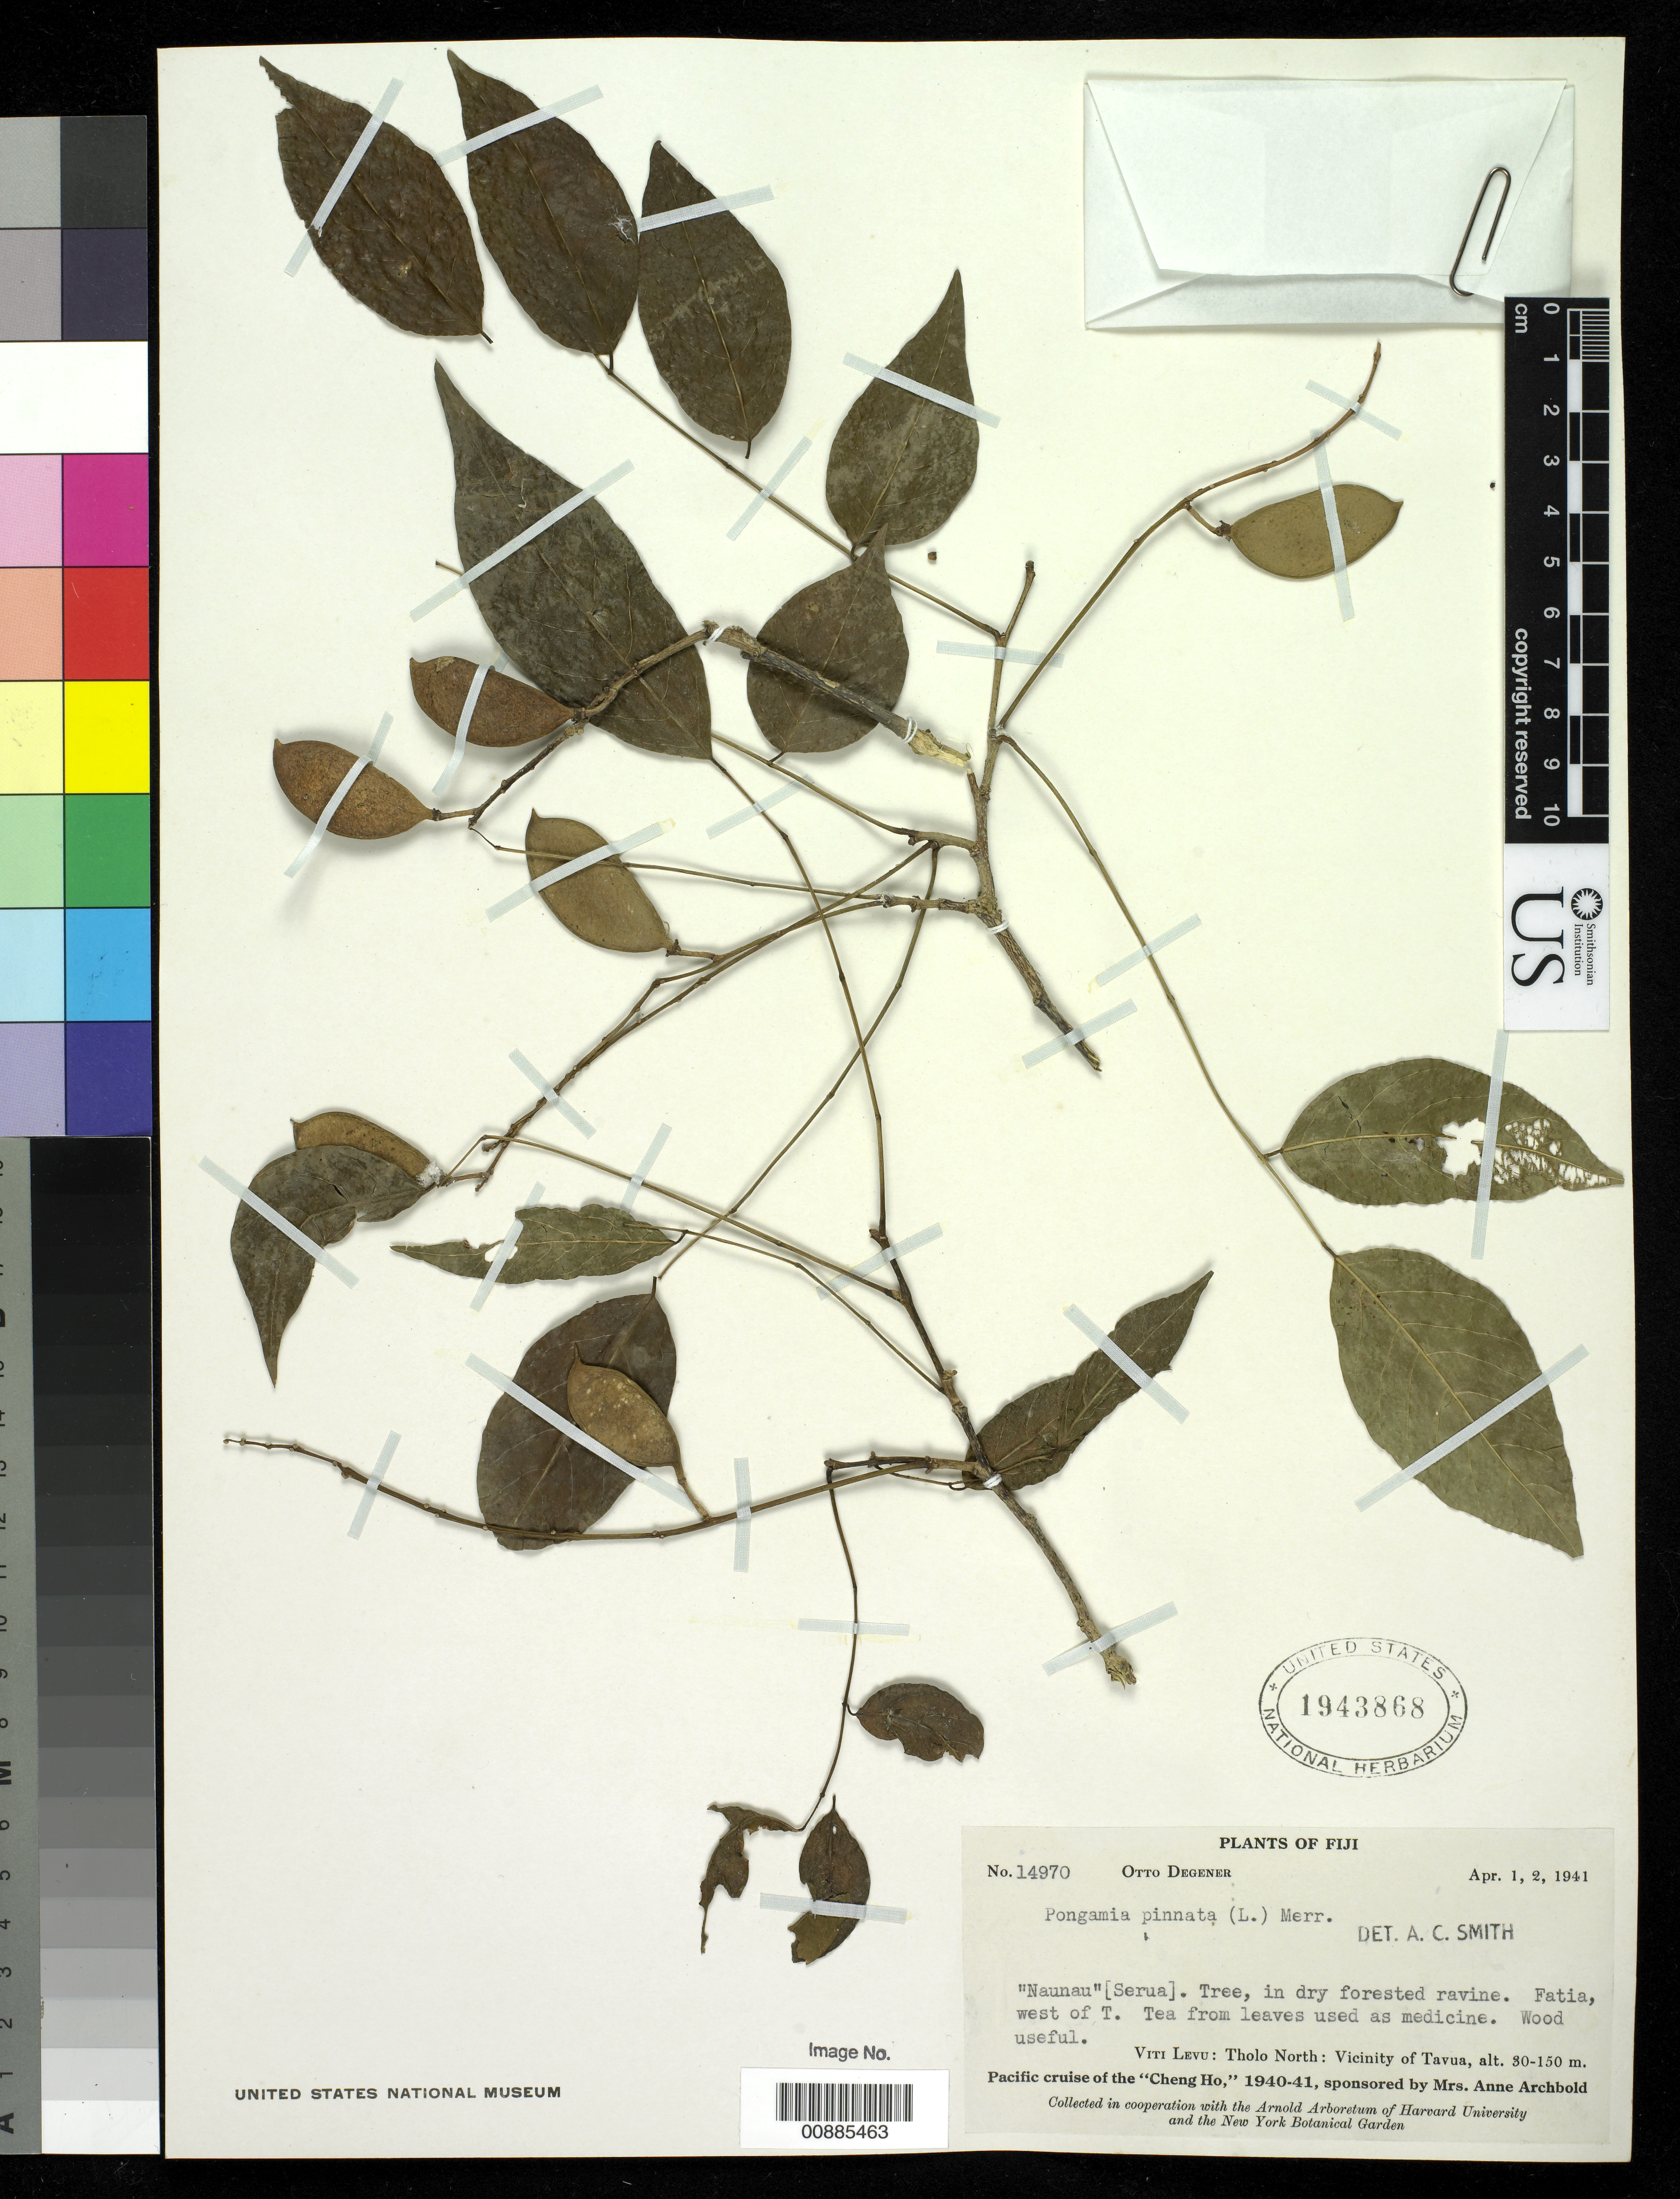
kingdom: Plantae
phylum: Tracheophyta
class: Magnoliopsida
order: Fabales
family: Fabaceae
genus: Millettia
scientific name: Millettia pinnata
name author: (L.) Panigrahi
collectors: O. Degener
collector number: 14970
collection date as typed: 01 Apr 1941 to 02 Apr 1941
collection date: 1941-04-01/1941-04-02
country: Fiji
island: Viti Levu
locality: Tholo North, Vicinity of Tavua, Fatia west of T.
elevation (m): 30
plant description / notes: Copied to EBDCS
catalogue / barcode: US 1943868